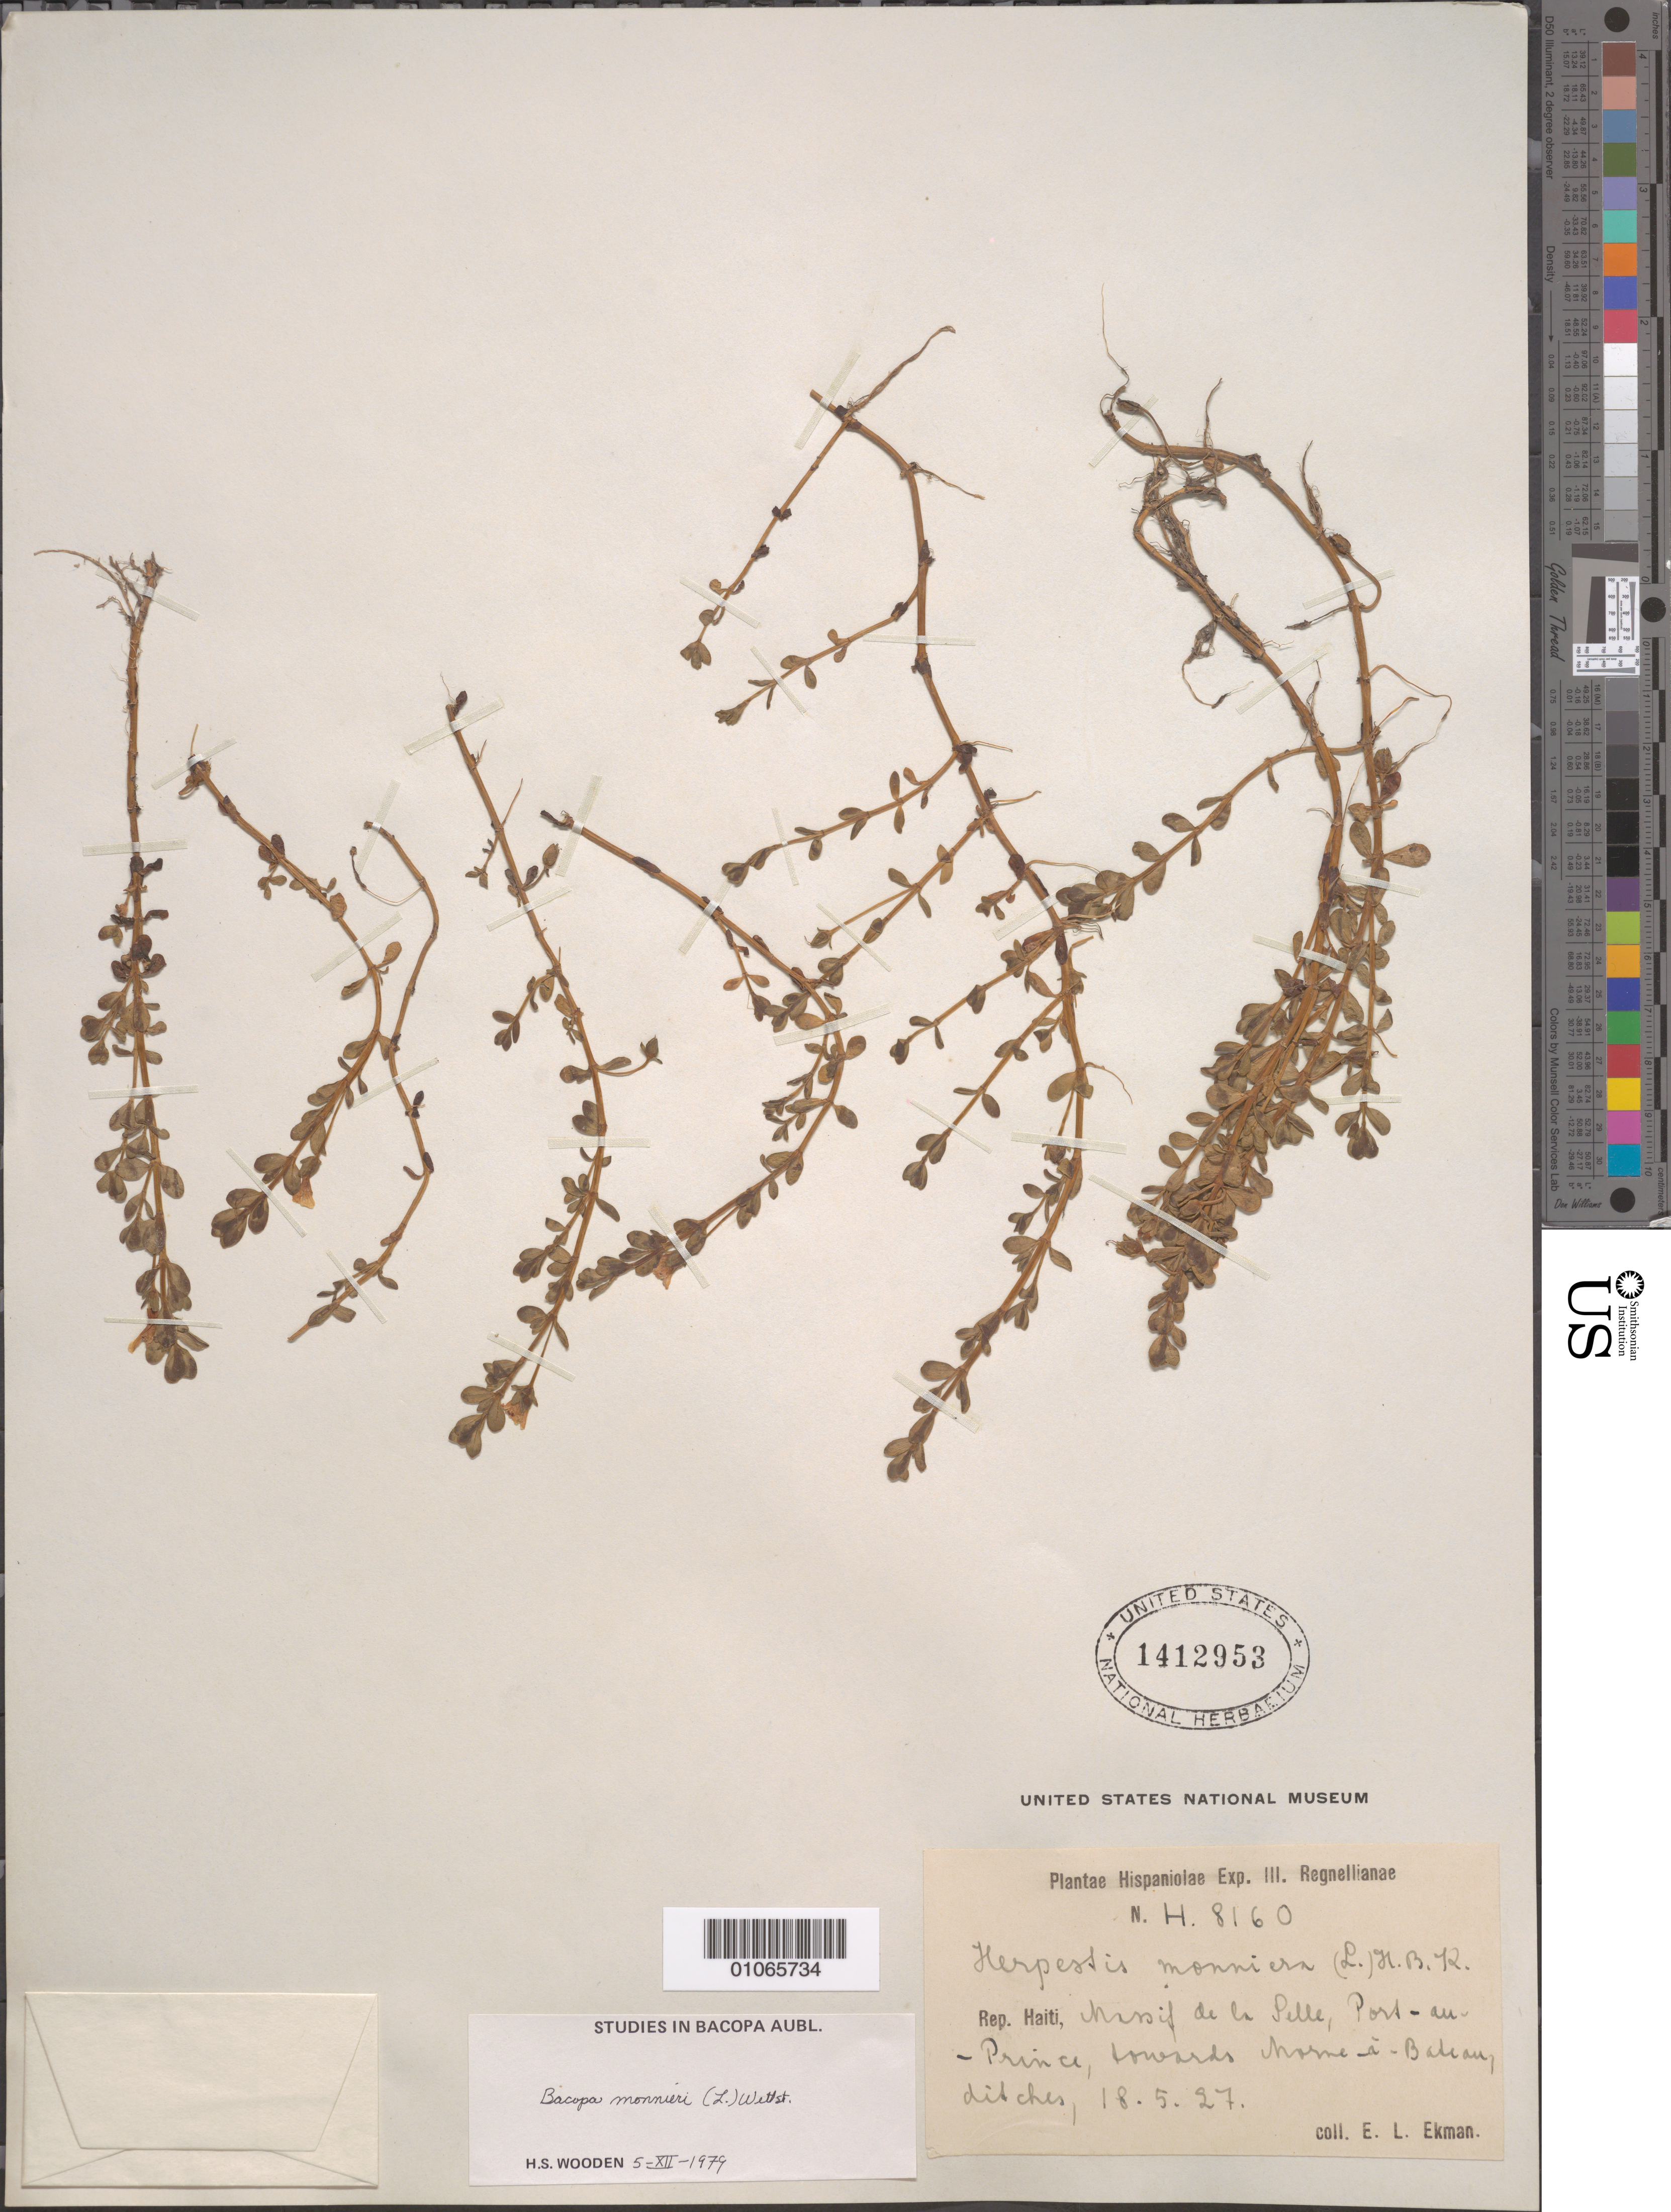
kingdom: Plantae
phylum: Tracheophyta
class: Magnoliopsida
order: Lamiales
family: Plantaginaceae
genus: Bacopa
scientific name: Bacopa monnieri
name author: (L.) Wettst.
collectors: E. L. Ekman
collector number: H 8160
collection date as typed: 18 May 1927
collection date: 1927-05-18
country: Haiti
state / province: Óuest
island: Hispaniola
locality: Massif de la Pelle, Port-au-Prince, towards Morne-a-Bateau, ditches.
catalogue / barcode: US 1412953